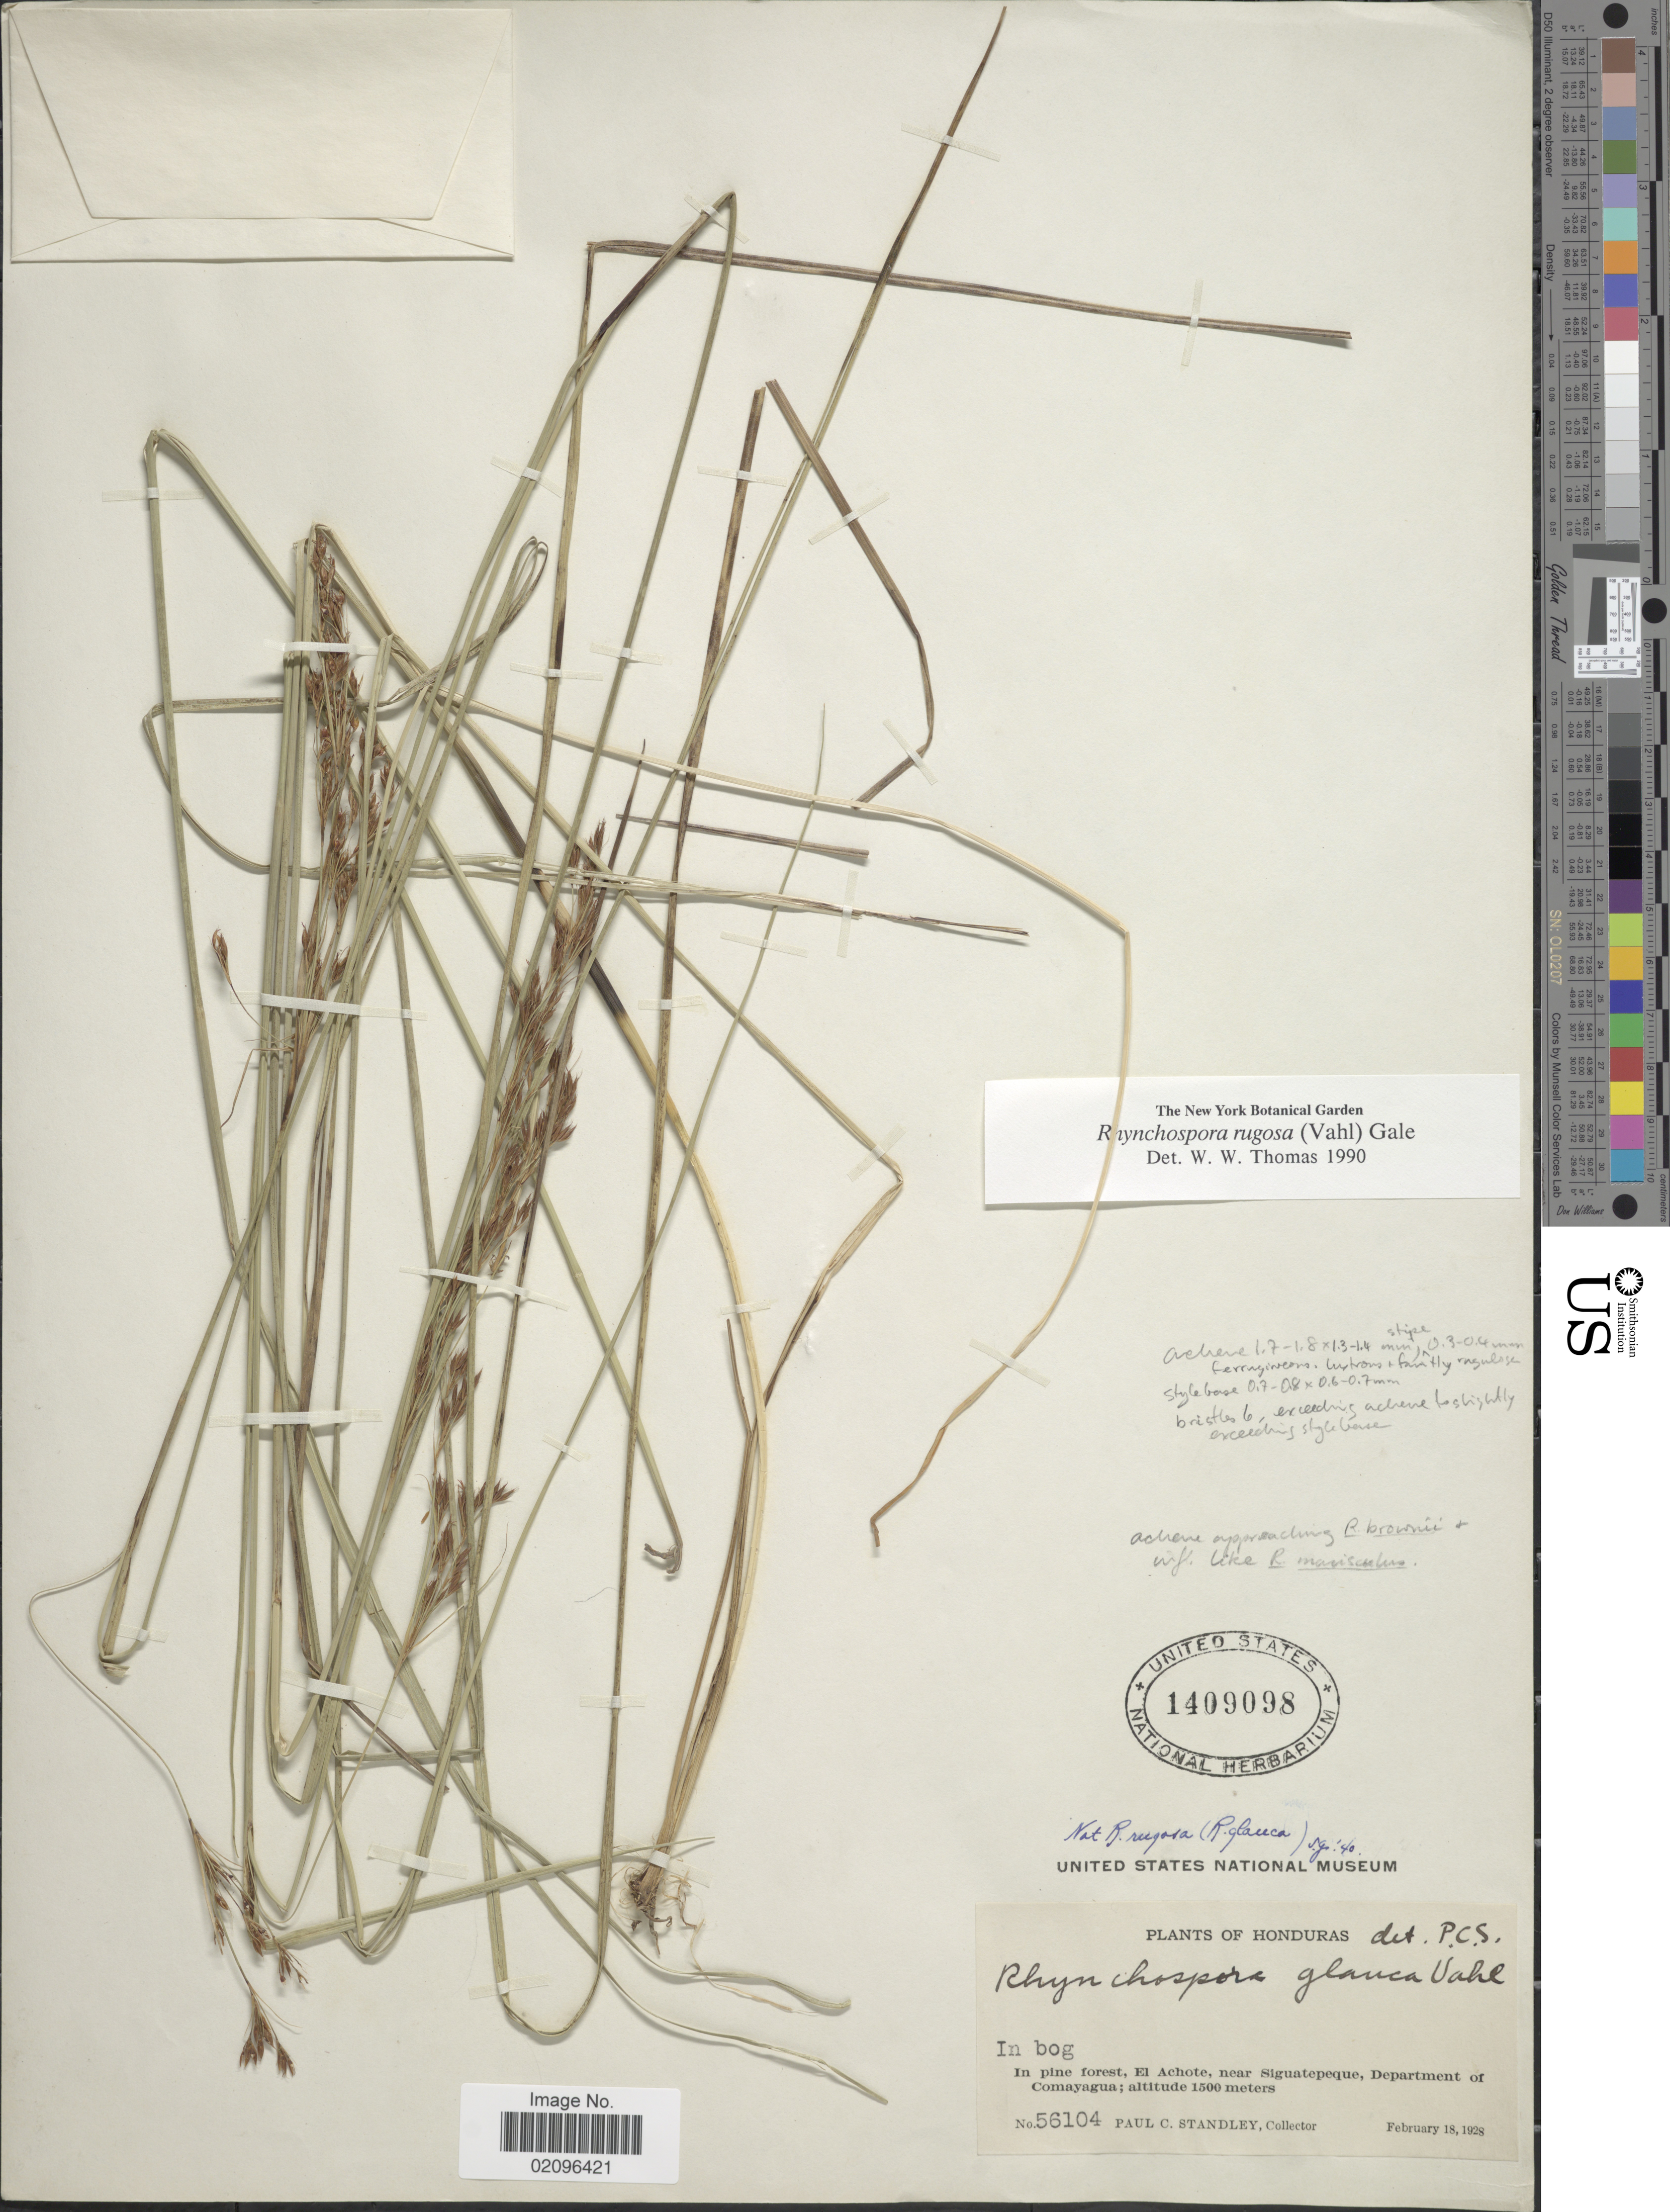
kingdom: Plantae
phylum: Tracheophyta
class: Liliopsida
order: Poales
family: Cyperaceae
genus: Rhynchospora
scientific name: Rhynchospora rugosa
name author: (Vahl) Gale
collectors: P. C. Standley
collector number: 56104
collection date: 1928-02-18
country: Honduras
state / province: Comayagua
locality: Honduras, In pine forest, El Achote, near Siguatepeque, Department of Comayagua.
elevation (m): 1500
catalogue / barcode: US 1409098